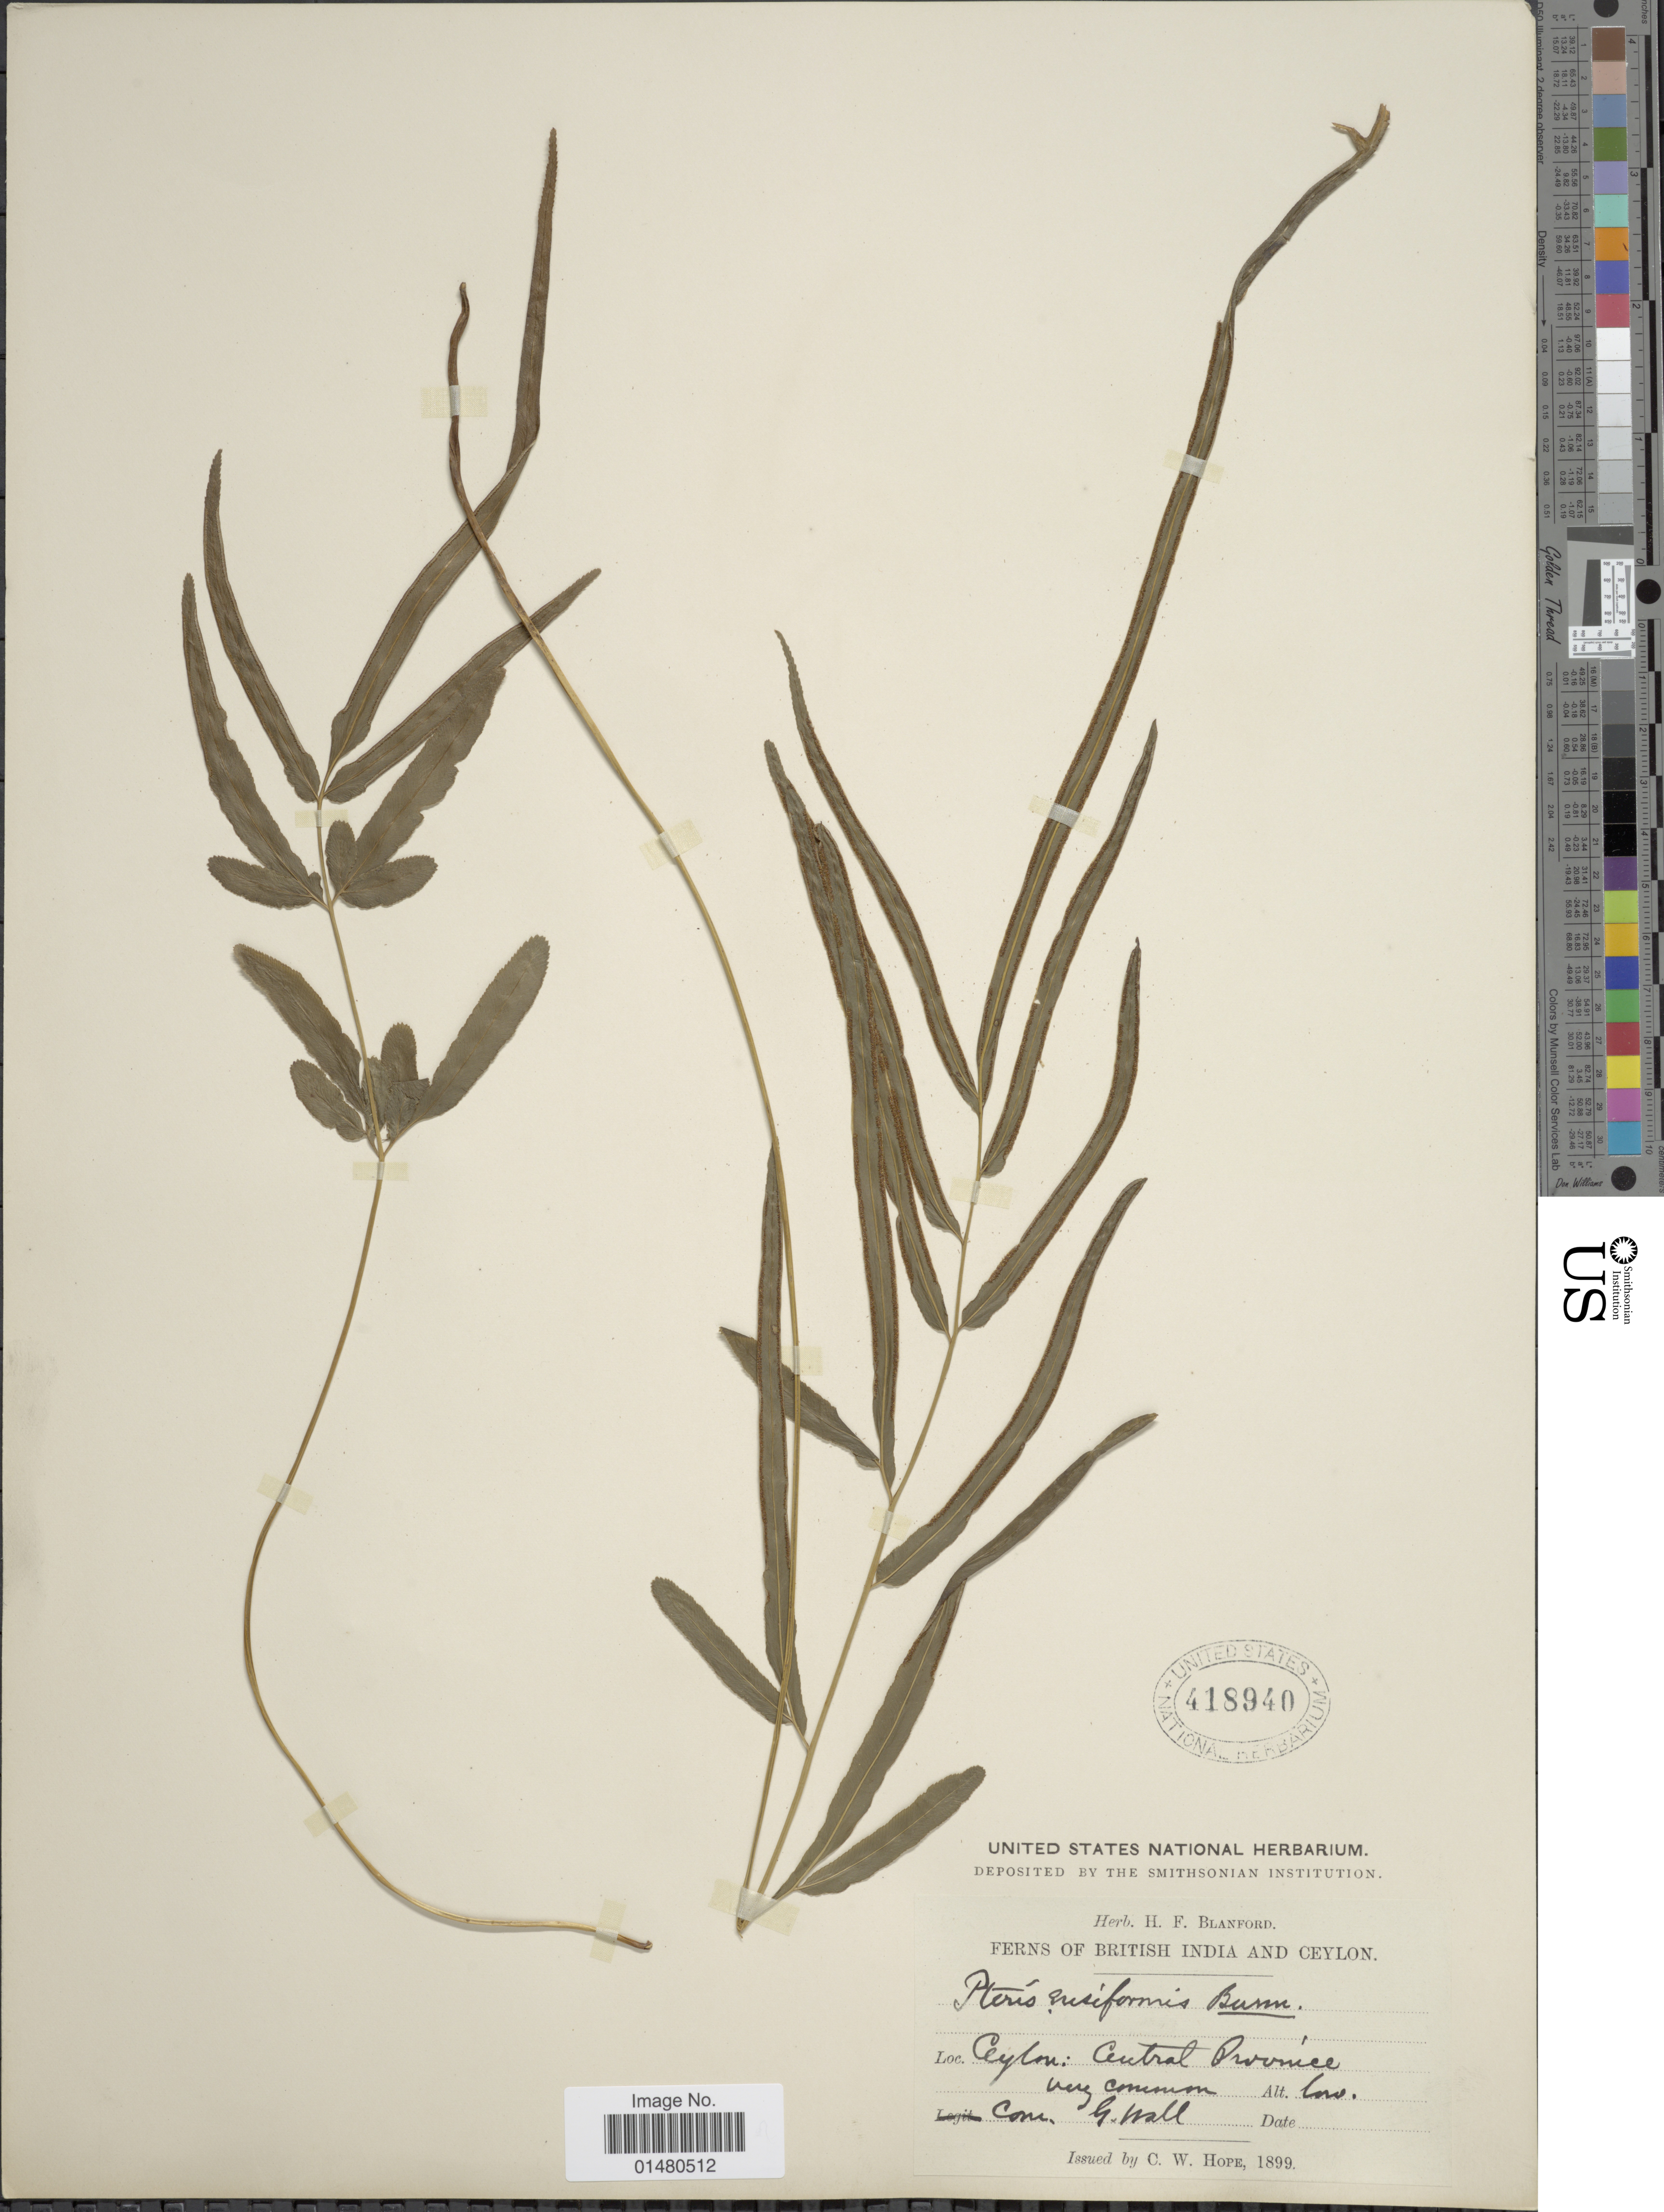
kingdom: Plantae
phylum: Tracheophyta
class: Polypodiopsida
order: Polypodiales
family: Pteridaceae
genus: Pteris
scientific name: Pteris ensiformis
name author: Burm. f.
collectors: ex herb. H. F. Blanford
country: Sri Lanka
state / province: Central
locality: British India and Ceylon, Central Province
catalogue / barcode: US 418940